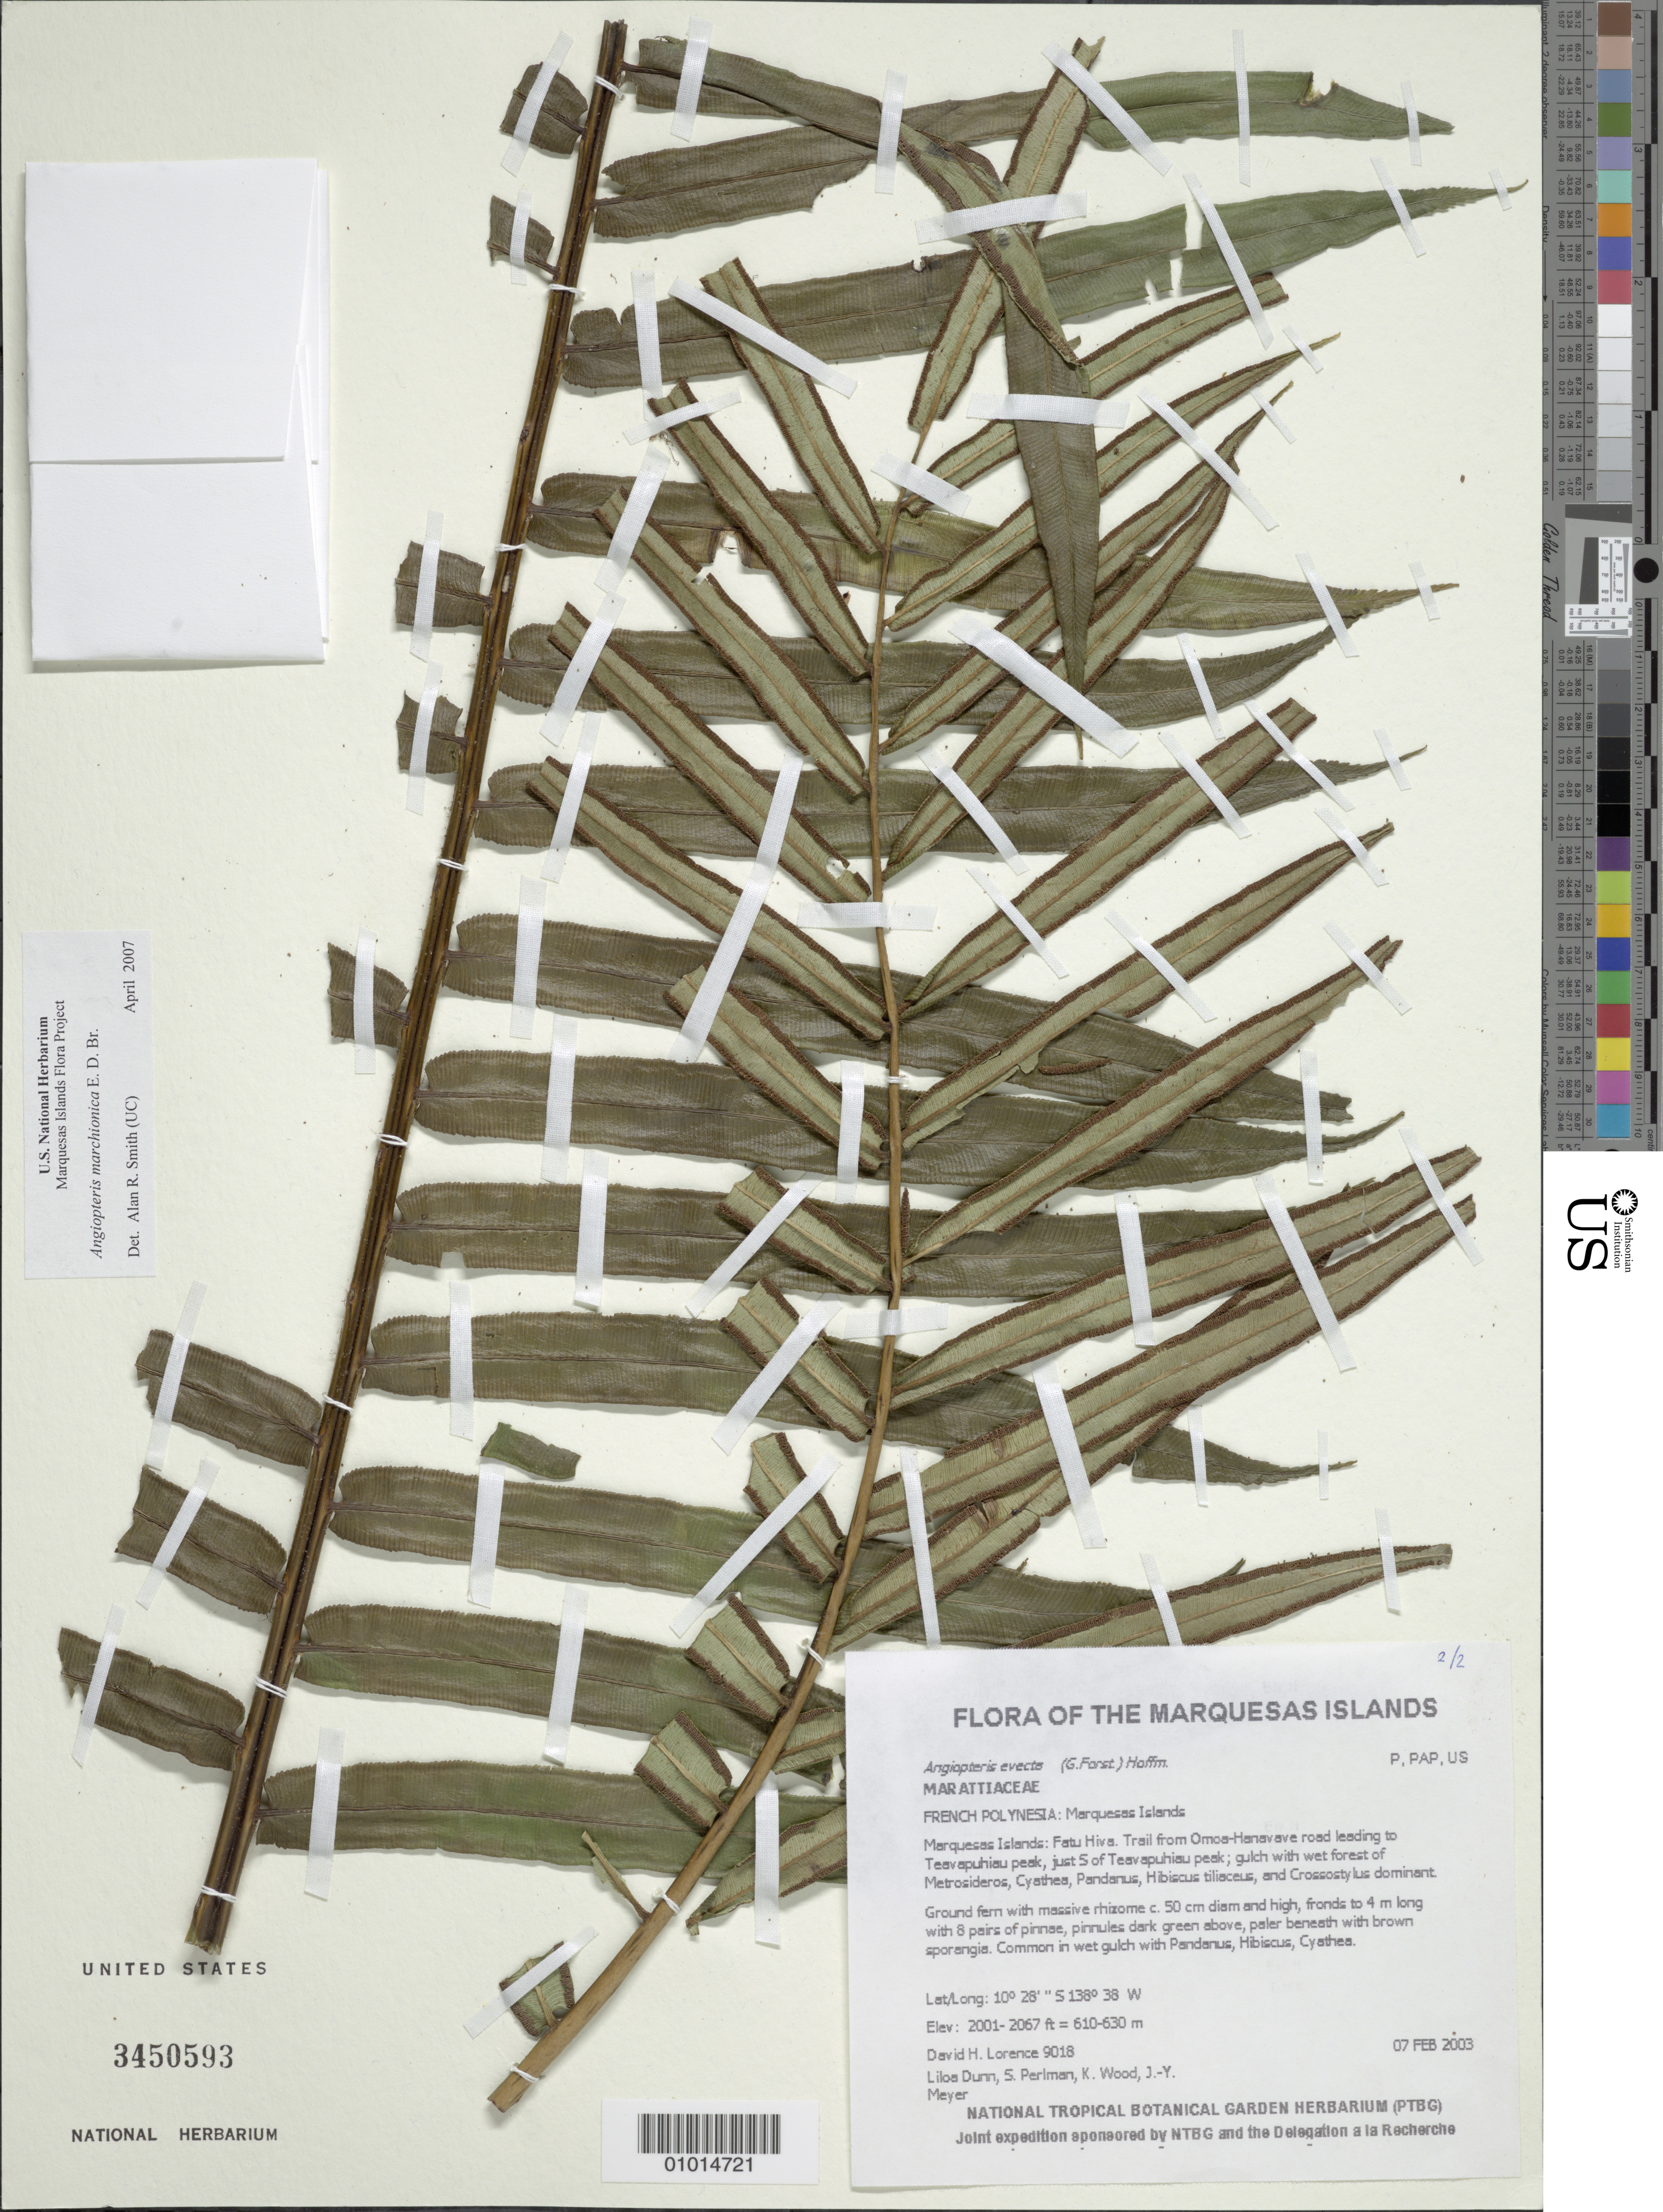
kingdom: Plantae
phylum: Tracheophyta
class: Polypodiopsida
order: Marattiales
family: Marattiaceae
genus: Angiopteris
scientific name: Angiopteris marchionica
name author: E.D. Br.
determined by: Smith, Alan R., (UC)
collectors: D. Lorence, L. Dunn, S. P. Perlman, K. R. Wood & J.-Y. Meyer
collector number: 9018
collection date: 2003-02-07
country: French Polynesia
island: Fatu Hiva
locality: Trail from Omoa-Hanavave road leading to Teavapuhiau peak, just S of Teavapuhiau peak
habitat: Gulch with wet forest. Common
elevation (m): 610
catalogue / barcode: US 3450593